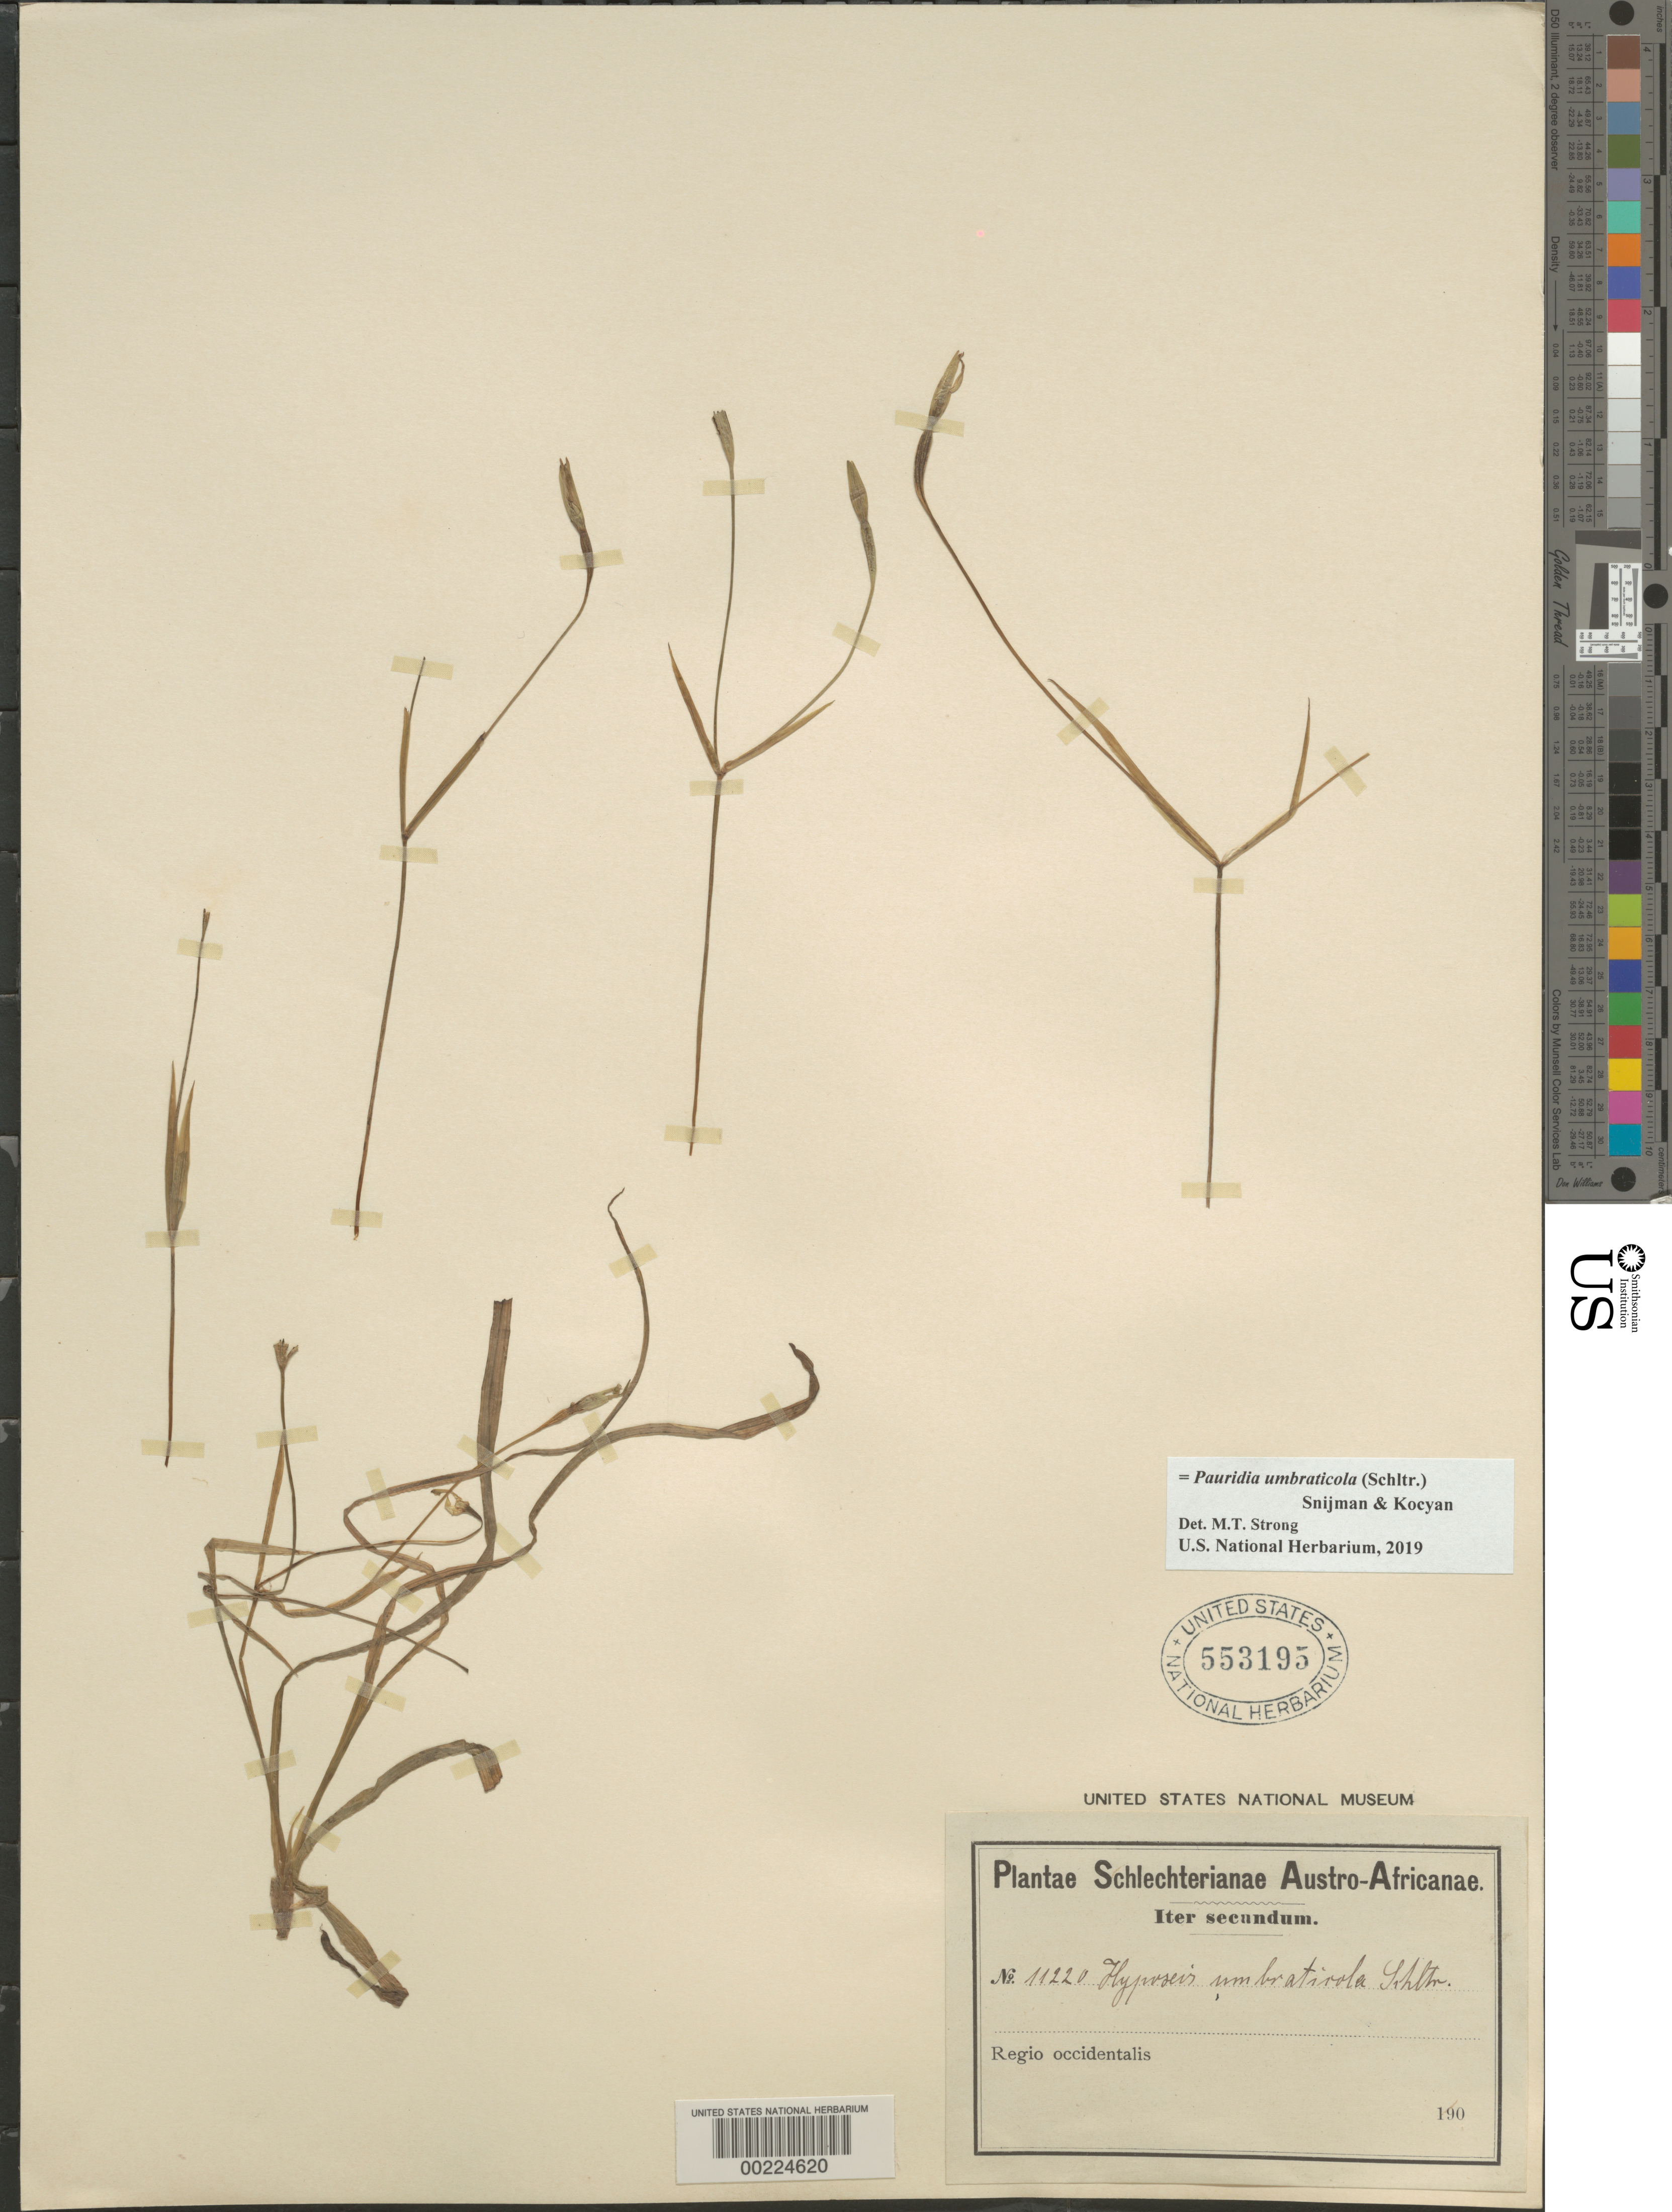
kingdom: Plantae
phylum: Tracheophyta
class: Liliopsida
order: Asparagales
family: Hypoxidaceae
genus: Pauridia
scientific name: Pauridia umbraticola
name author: (Schltr.) Snijman & Kocyan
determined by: Strong, Mark T., (BOT), Smithsonian Institution - National Museum of Natural History (UNITED STATES)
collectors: M. Schlechter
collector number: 11220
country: South Africa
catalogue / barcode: US 553195